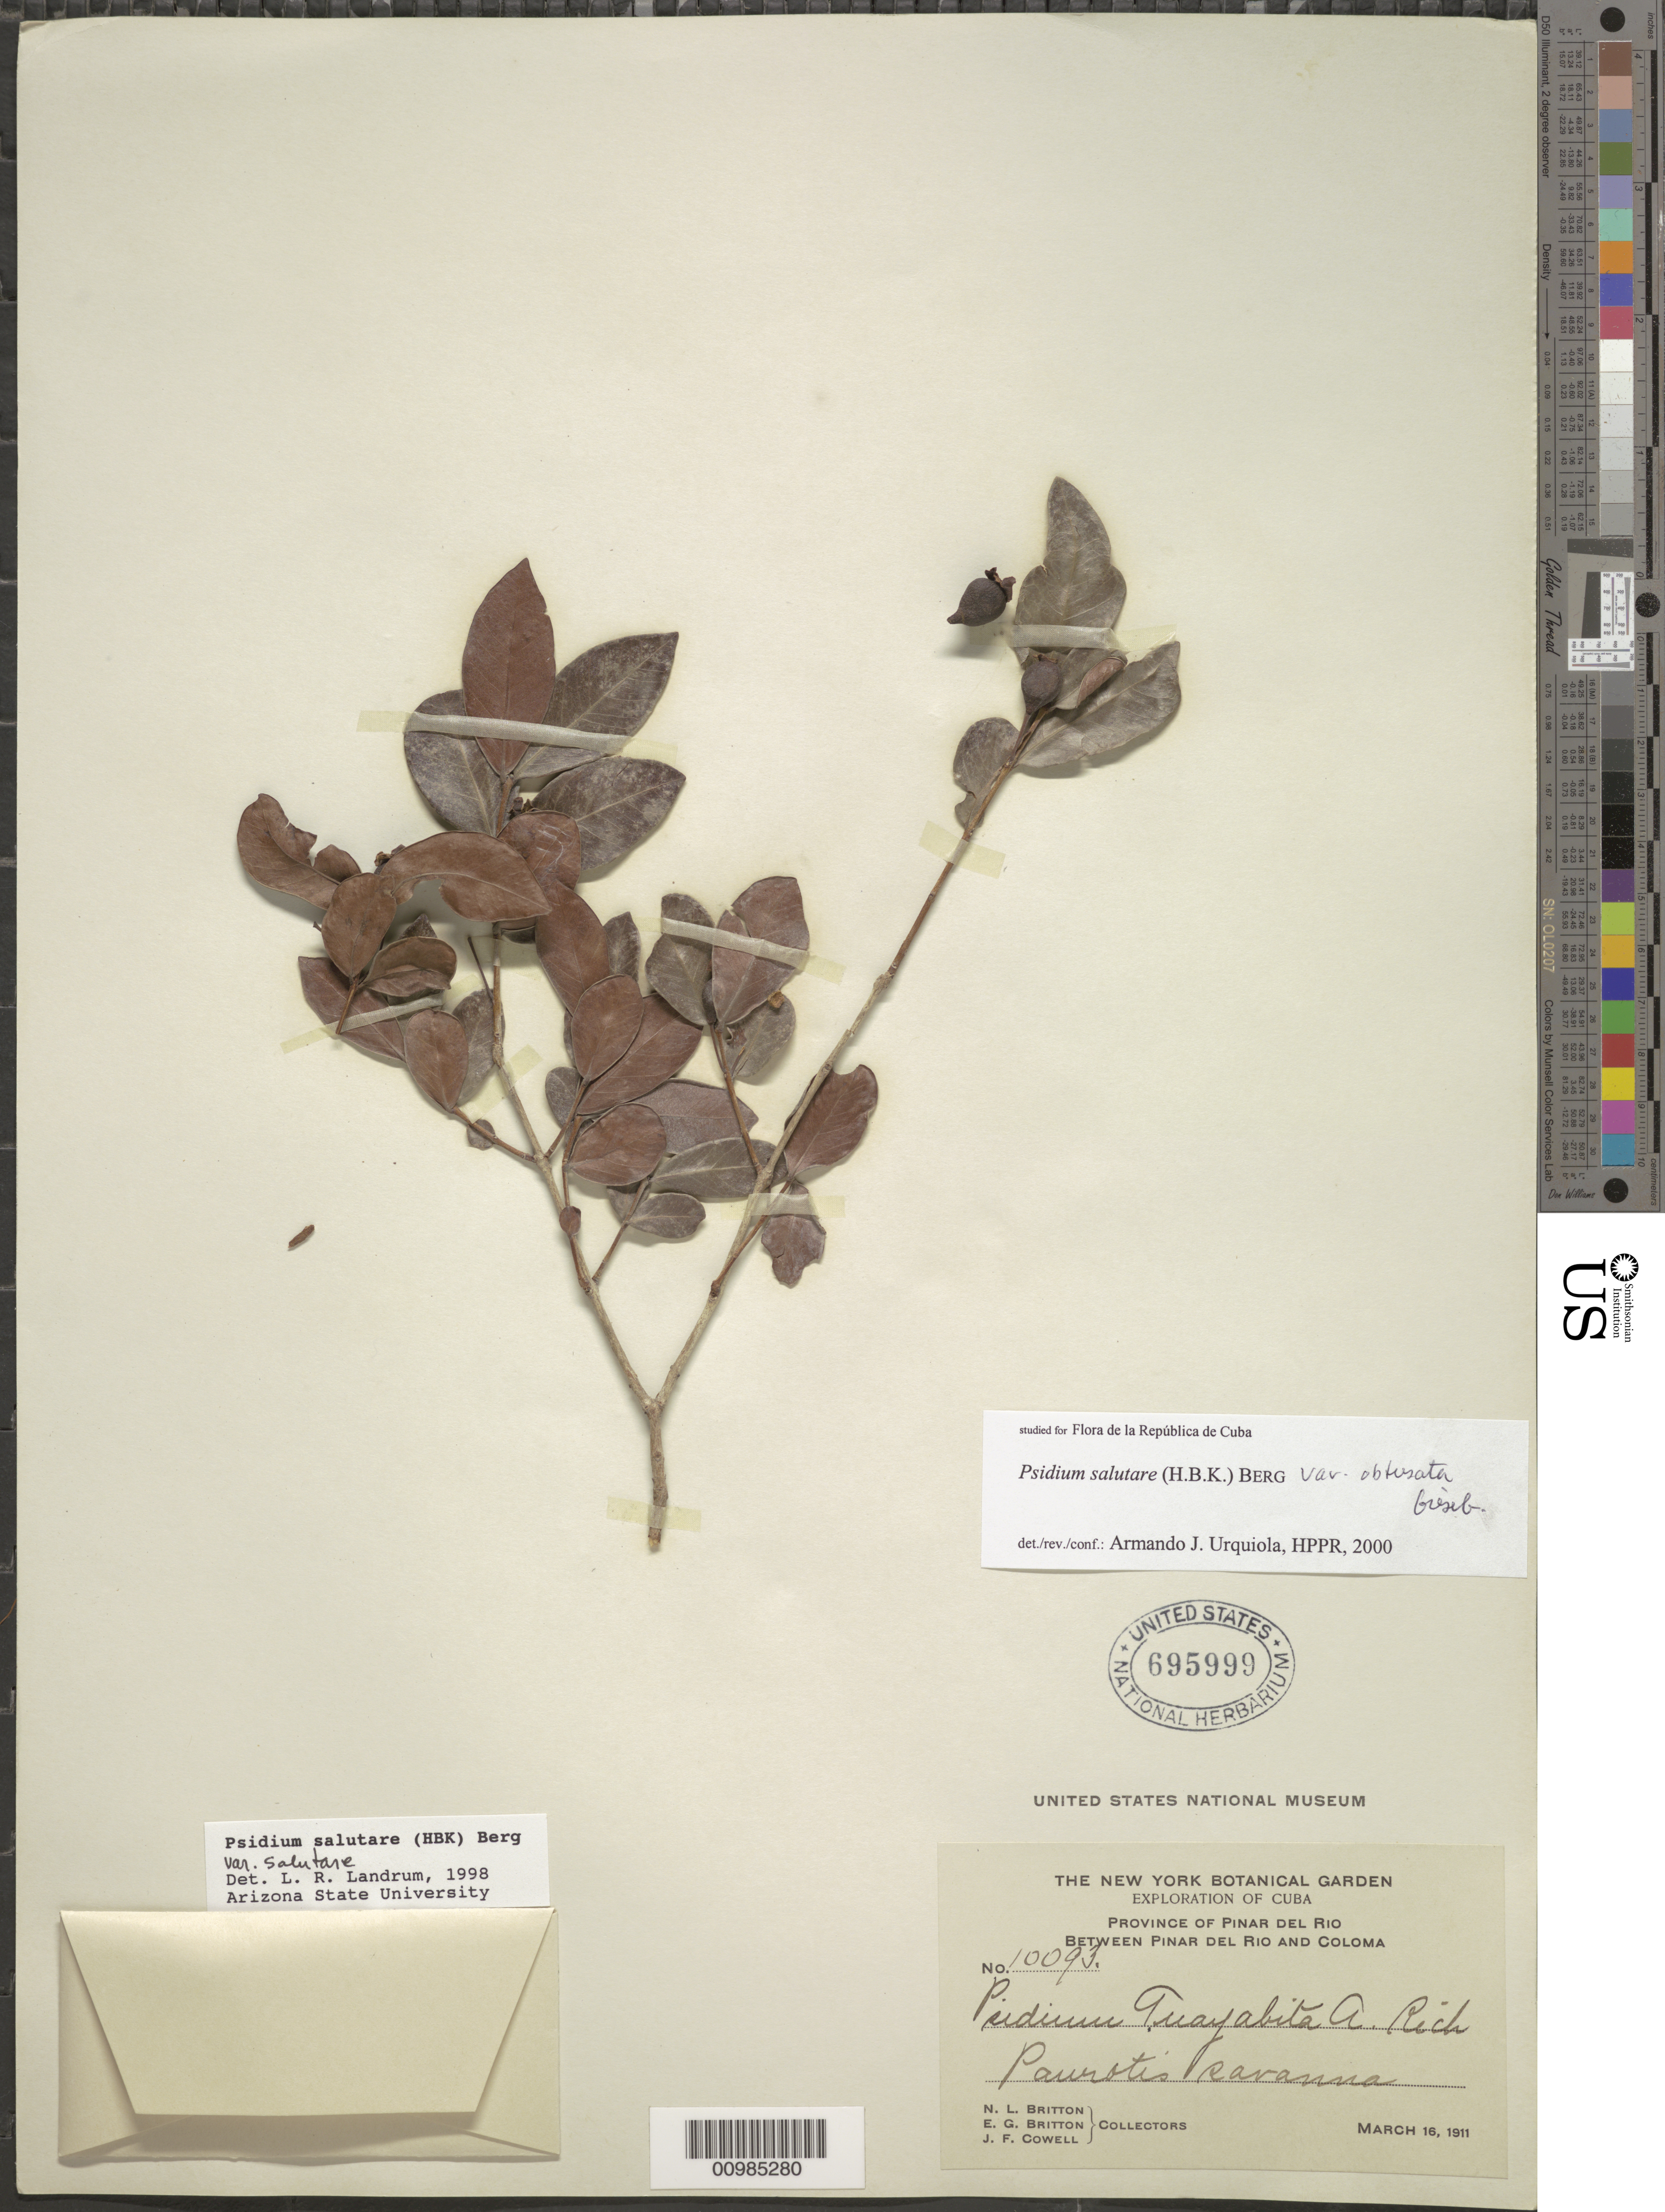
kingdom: Plantae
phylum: Tracheophyta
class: Magnoliopsida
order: Myrtales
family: Myrtaceae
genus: Psidium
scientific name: Psidium salutare var. obtusata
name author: Griseb.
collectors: N. Britton, E. G. Britton & J. F. Cowell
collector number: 10093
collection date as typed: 16 Mar 1911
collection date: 1911-03-16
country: Cuba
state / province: Pinar del Rio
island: Cuba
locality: Between Pinar del Rio and Coloma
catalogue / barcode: US 695999